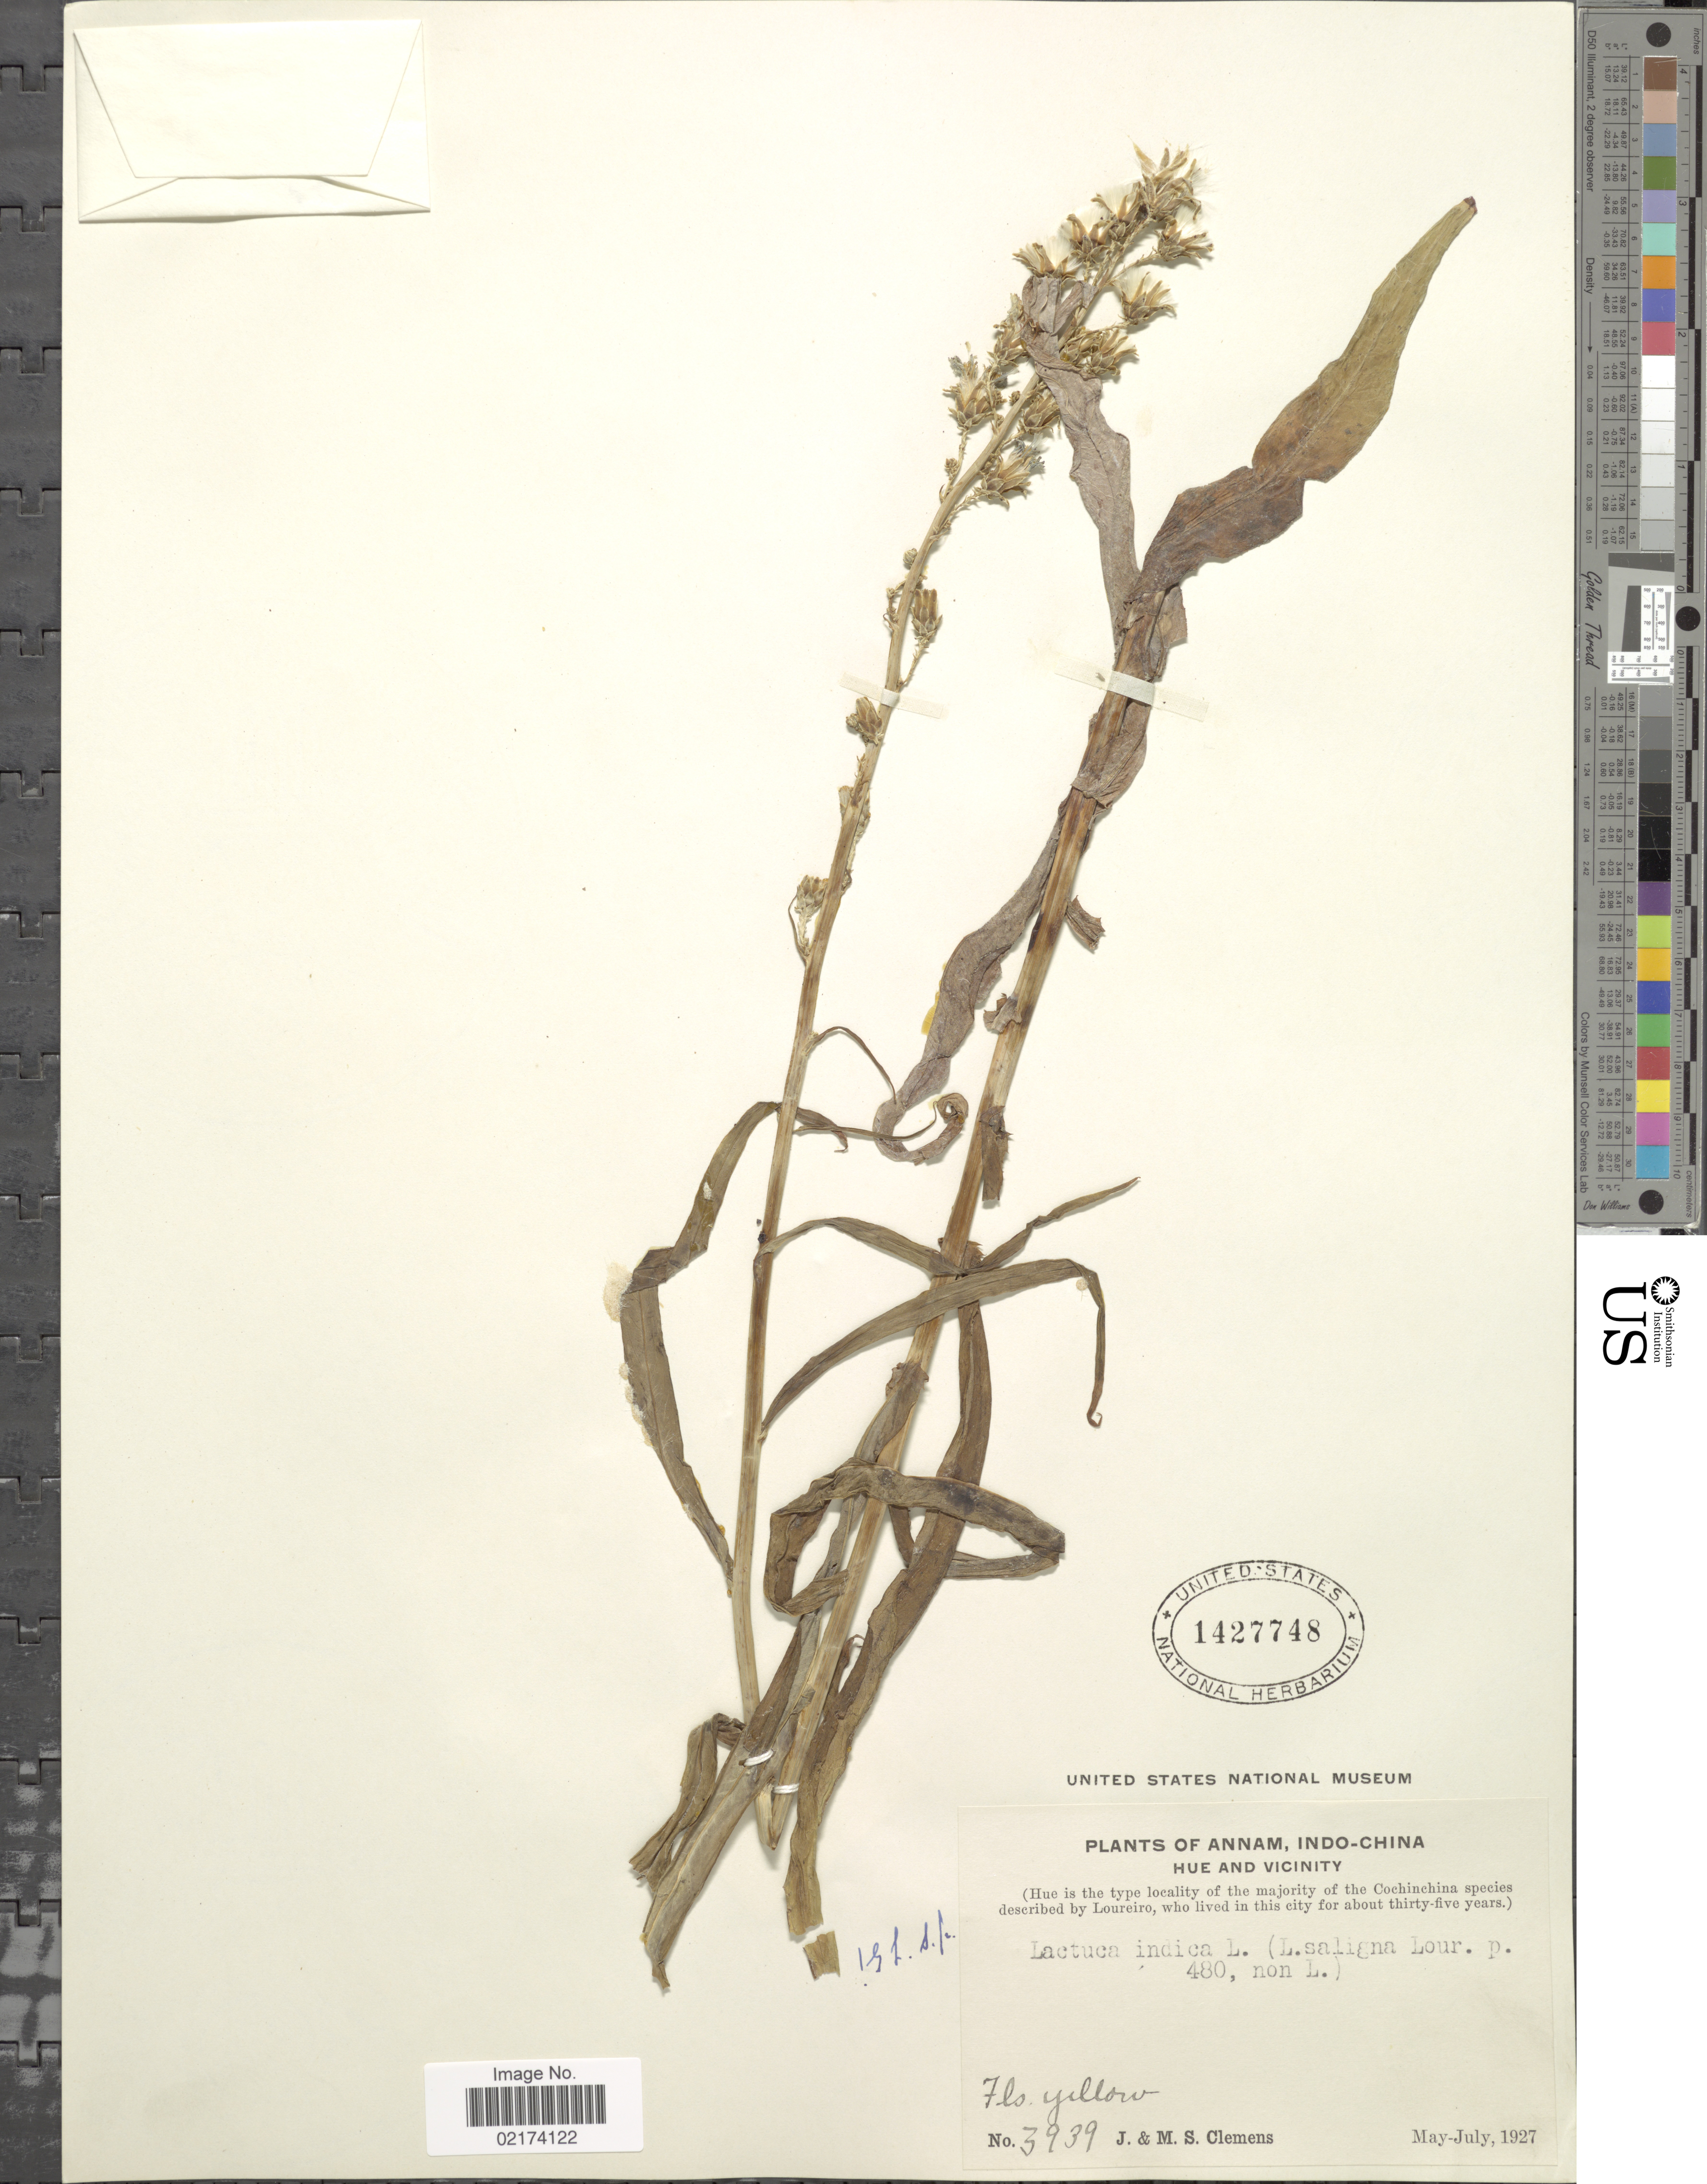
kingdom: Plantae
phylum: Tracheophyta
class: Magnoliopsida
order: Asterales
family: Asteraceae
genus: Lactuca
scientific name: Lactuca indica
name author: L.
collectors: J. Clemens & M. S. Clemens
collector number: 3939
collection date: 1927-05/1927-07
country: Vietnam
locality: Annam, Indo-China, Hue and Vicinity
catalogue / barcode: US 1427748